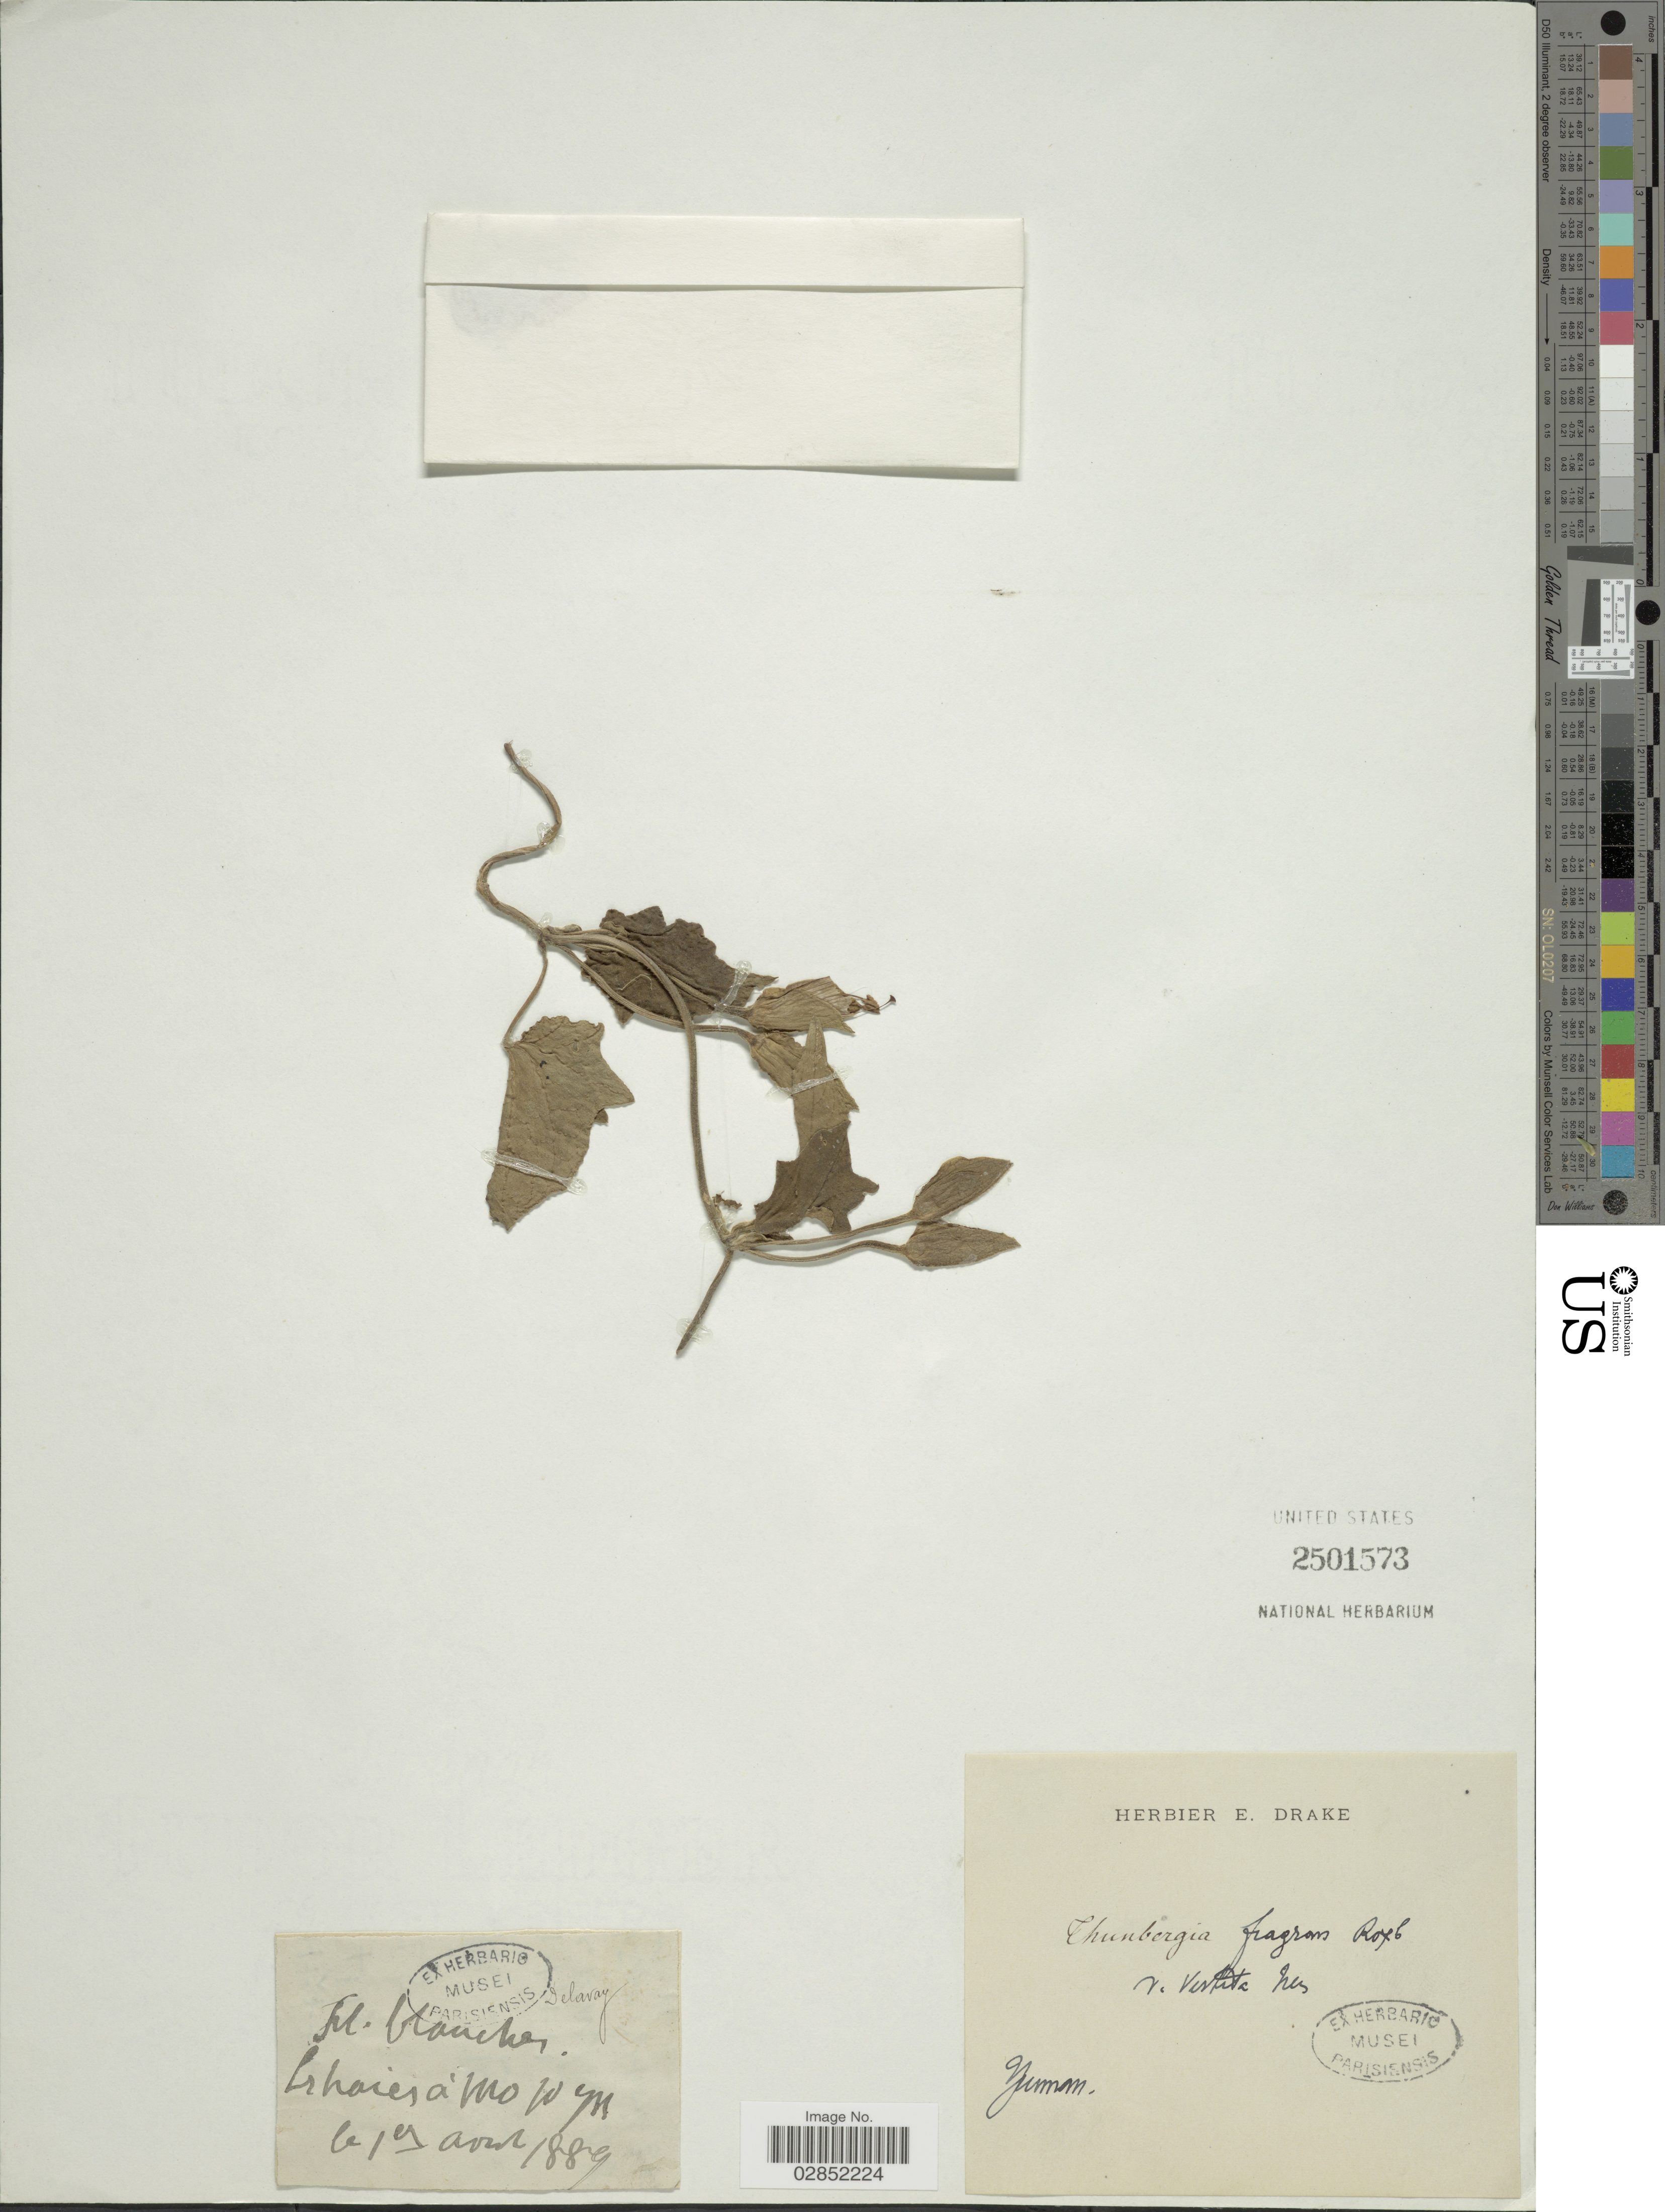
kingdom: Plantae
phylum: Tracheophyta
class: Magnoliopsida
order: Lamiales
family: Acanthaceae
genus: Thunbergia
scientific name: Thunbergia fragrans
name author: Roxb.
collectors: Delavay, --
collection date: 1889-08-01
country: China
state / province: Yunnan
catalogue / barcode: US 2501573